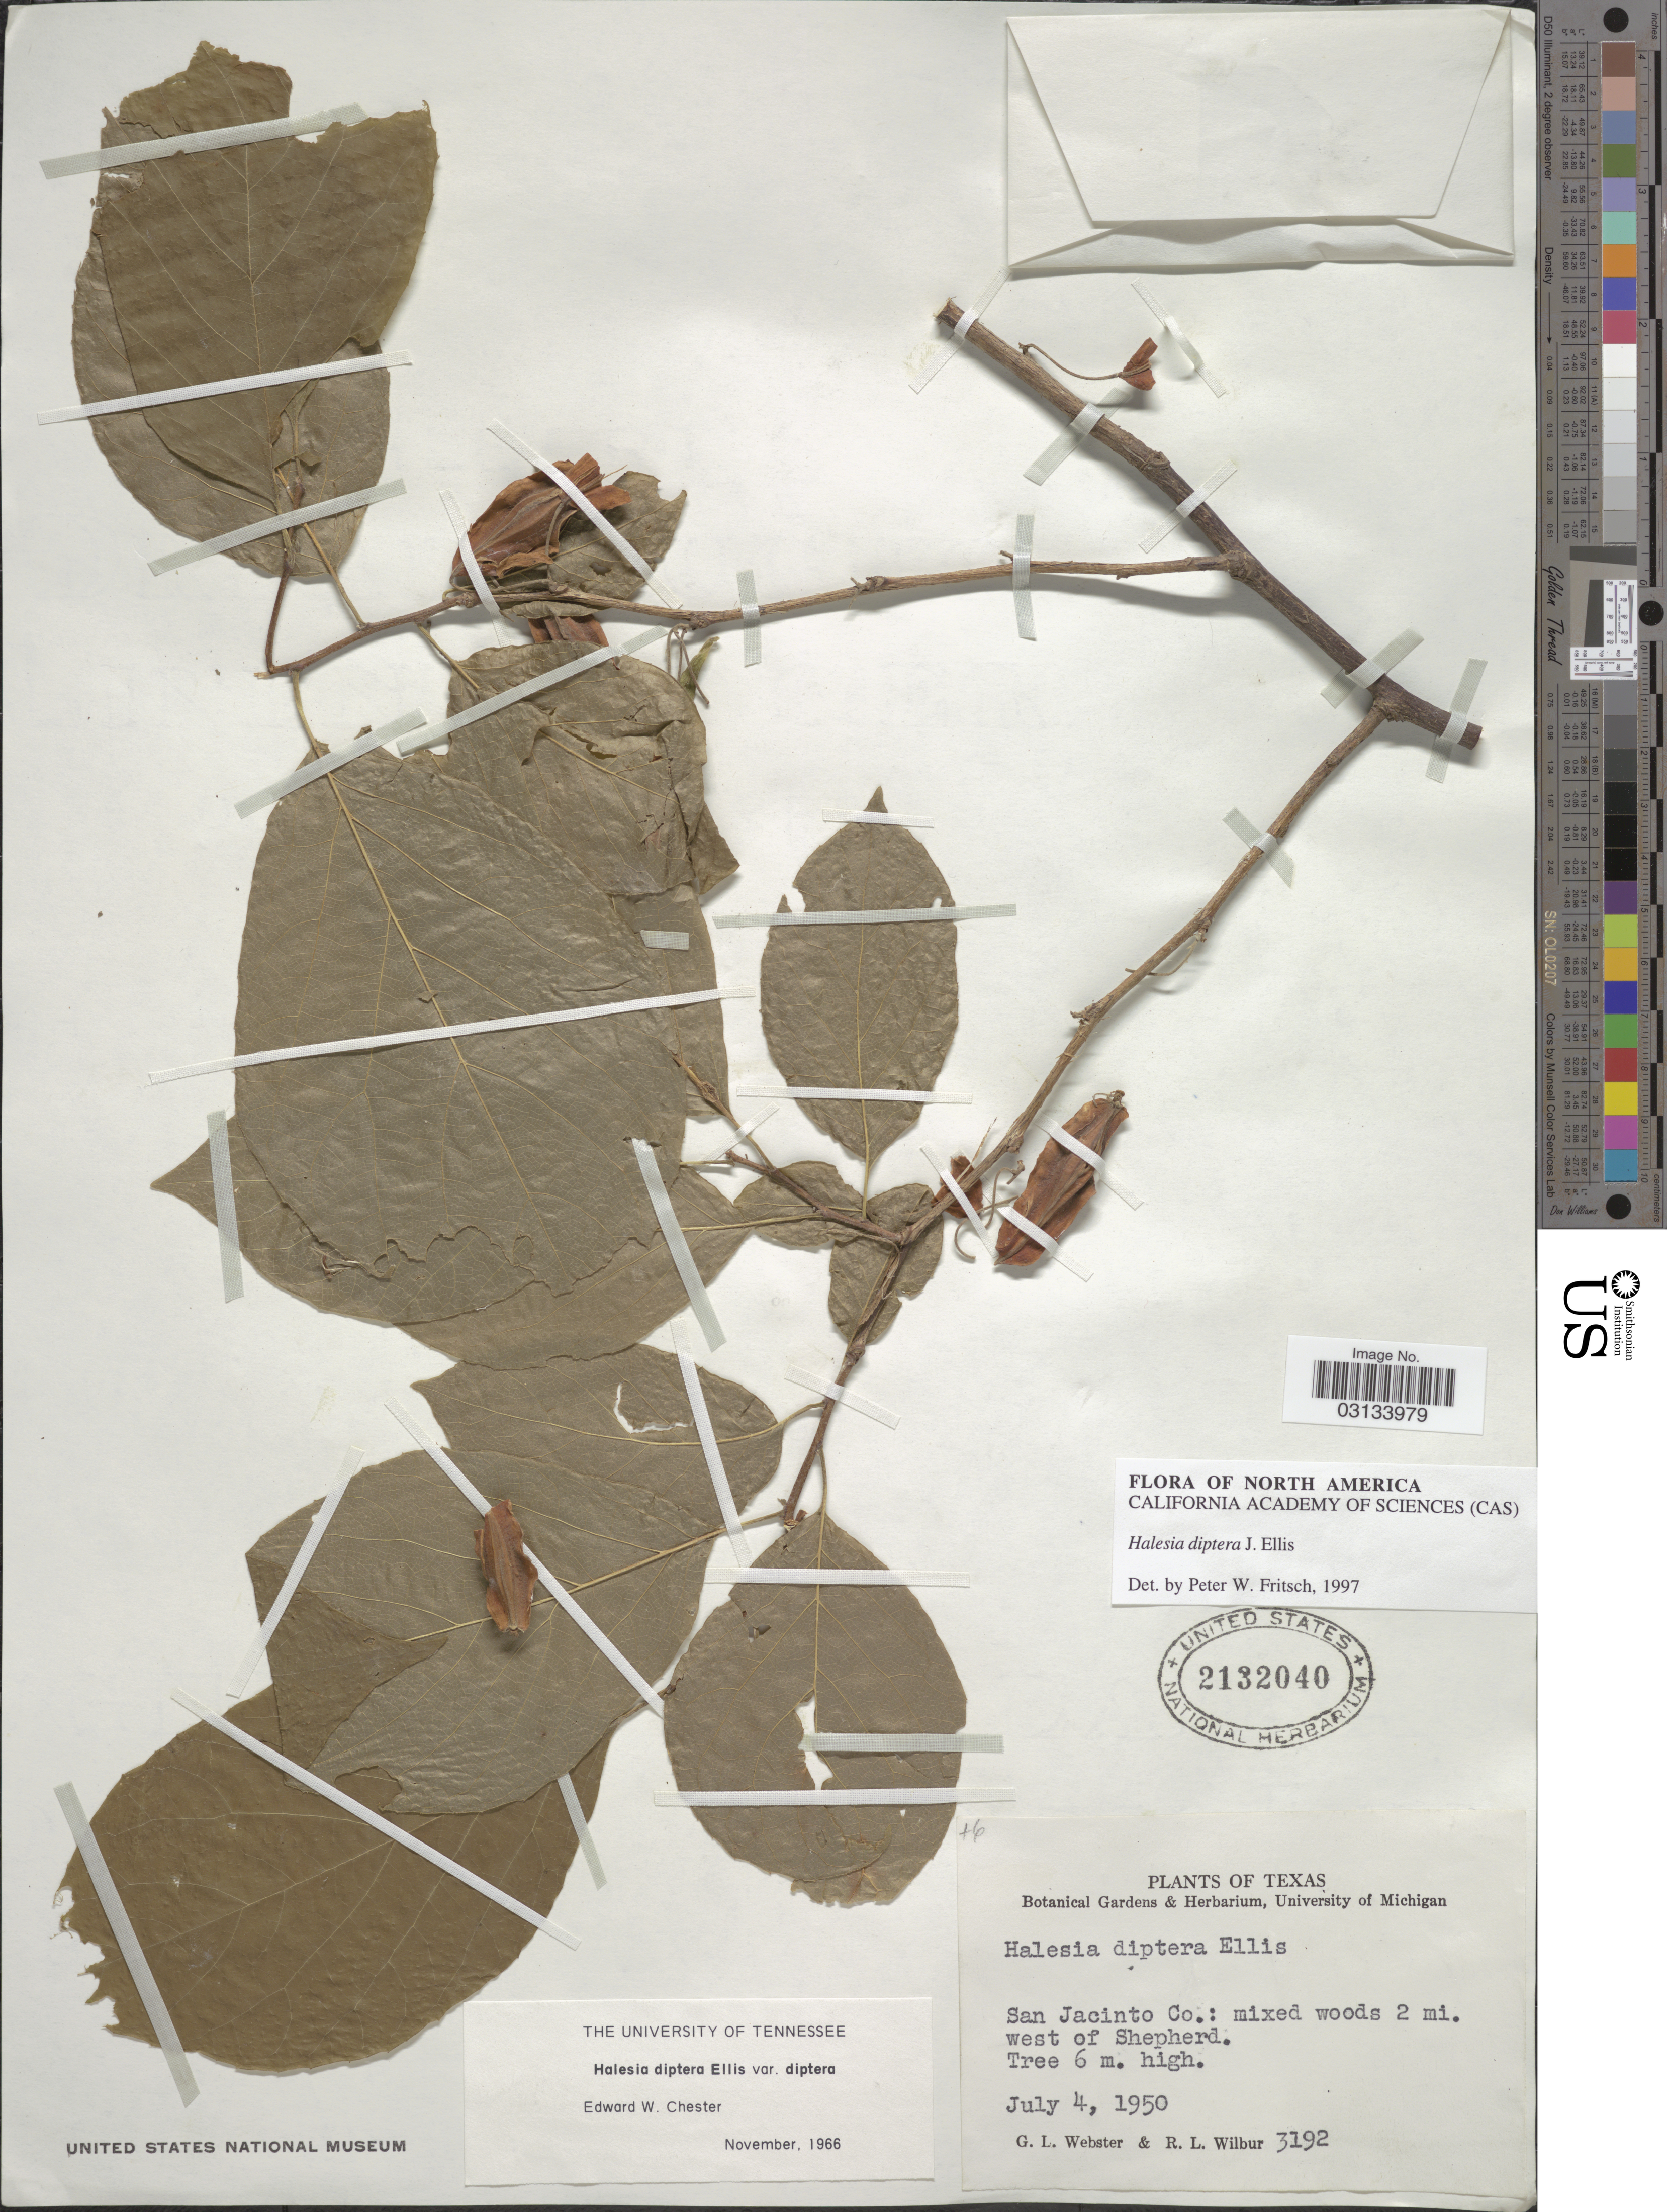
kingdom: Plantae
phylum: Tracheophyta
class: Magnoliopsida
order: Ericales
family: Styracaceae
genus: Halesia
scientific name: Halesia diptera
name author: J. Ellis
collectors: G. L. Webster & R. L. Wilbur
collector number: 3192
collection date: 1950-07-04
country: United States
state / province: Texas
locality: San Jacinto Co.: 2 mi. west of Shepherd.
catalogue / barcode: US 2132040